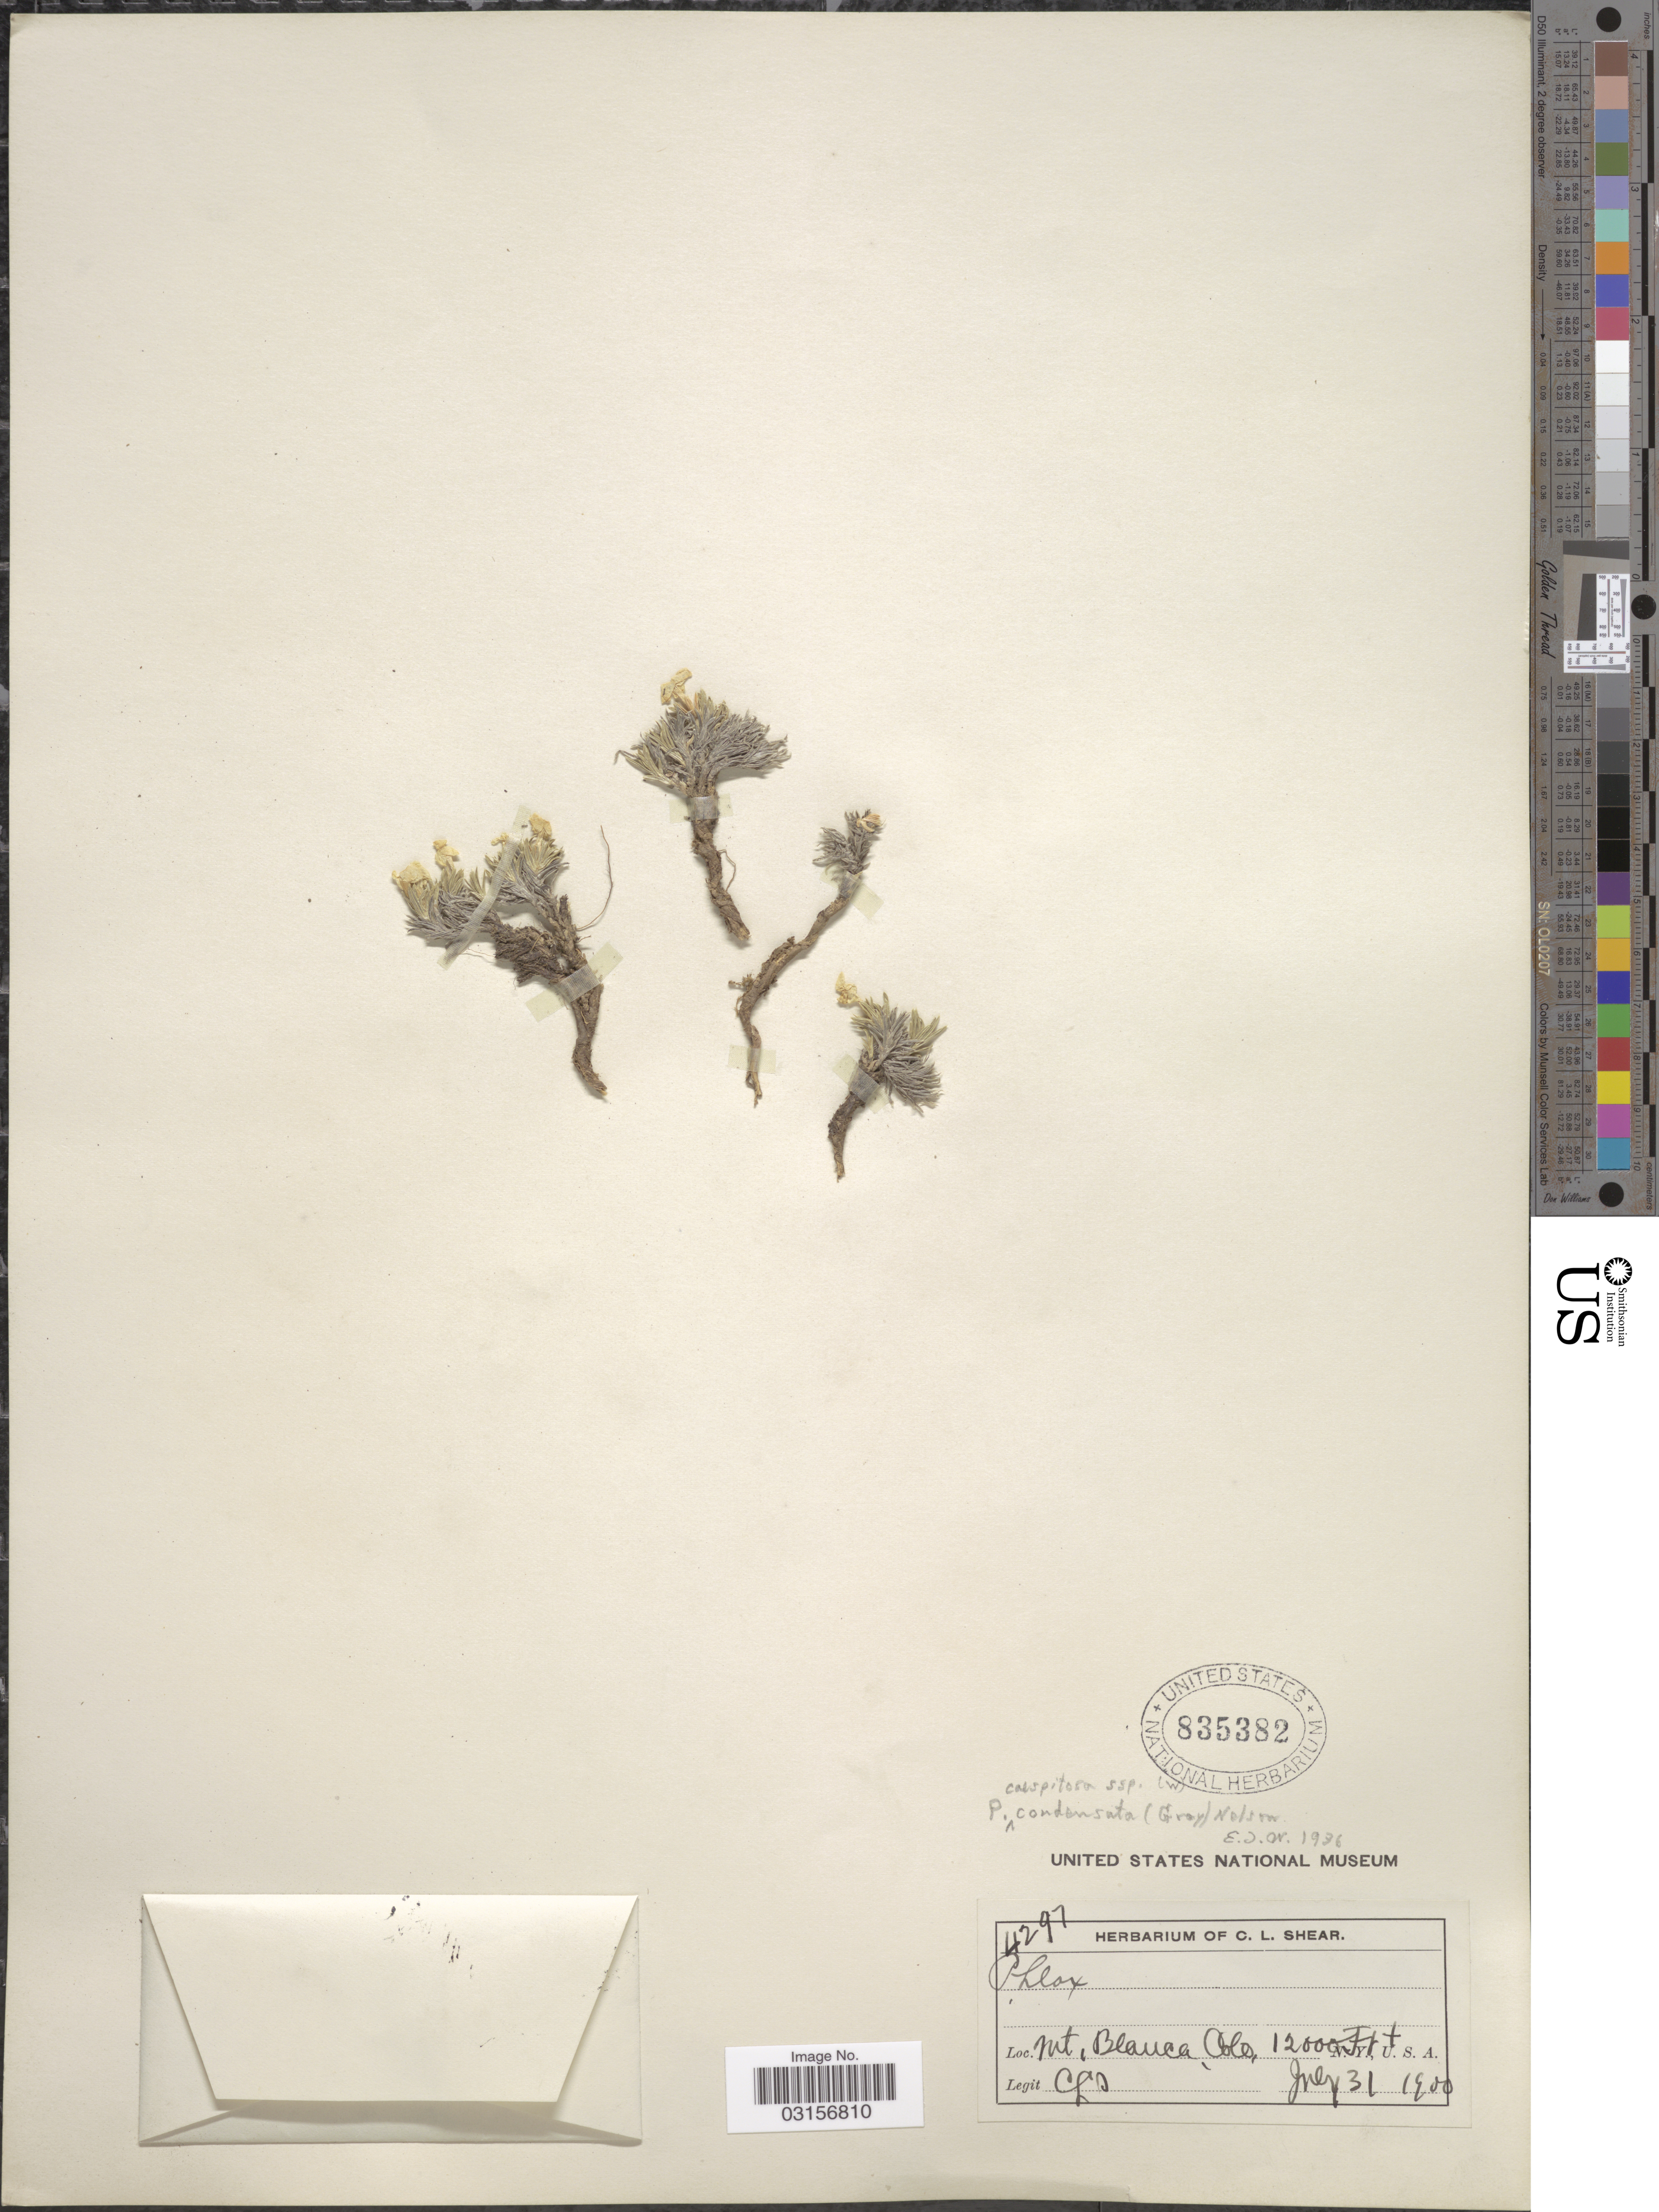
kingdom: Plantae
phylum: Tracheophyta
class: Magnoliopsida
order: Ericales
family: Polemoniaceae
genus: Phlox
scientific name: Phlox condensata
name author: (A. Gray) E.E. Nelson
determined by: Mayfield, M. H.; Ferguson, C. J.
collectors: C. L. Shear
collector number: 4297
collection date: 1900-07-31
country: United States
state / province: Colorado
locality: Mt. Blanca, Colo.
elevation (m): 3658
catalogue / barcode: US 835382